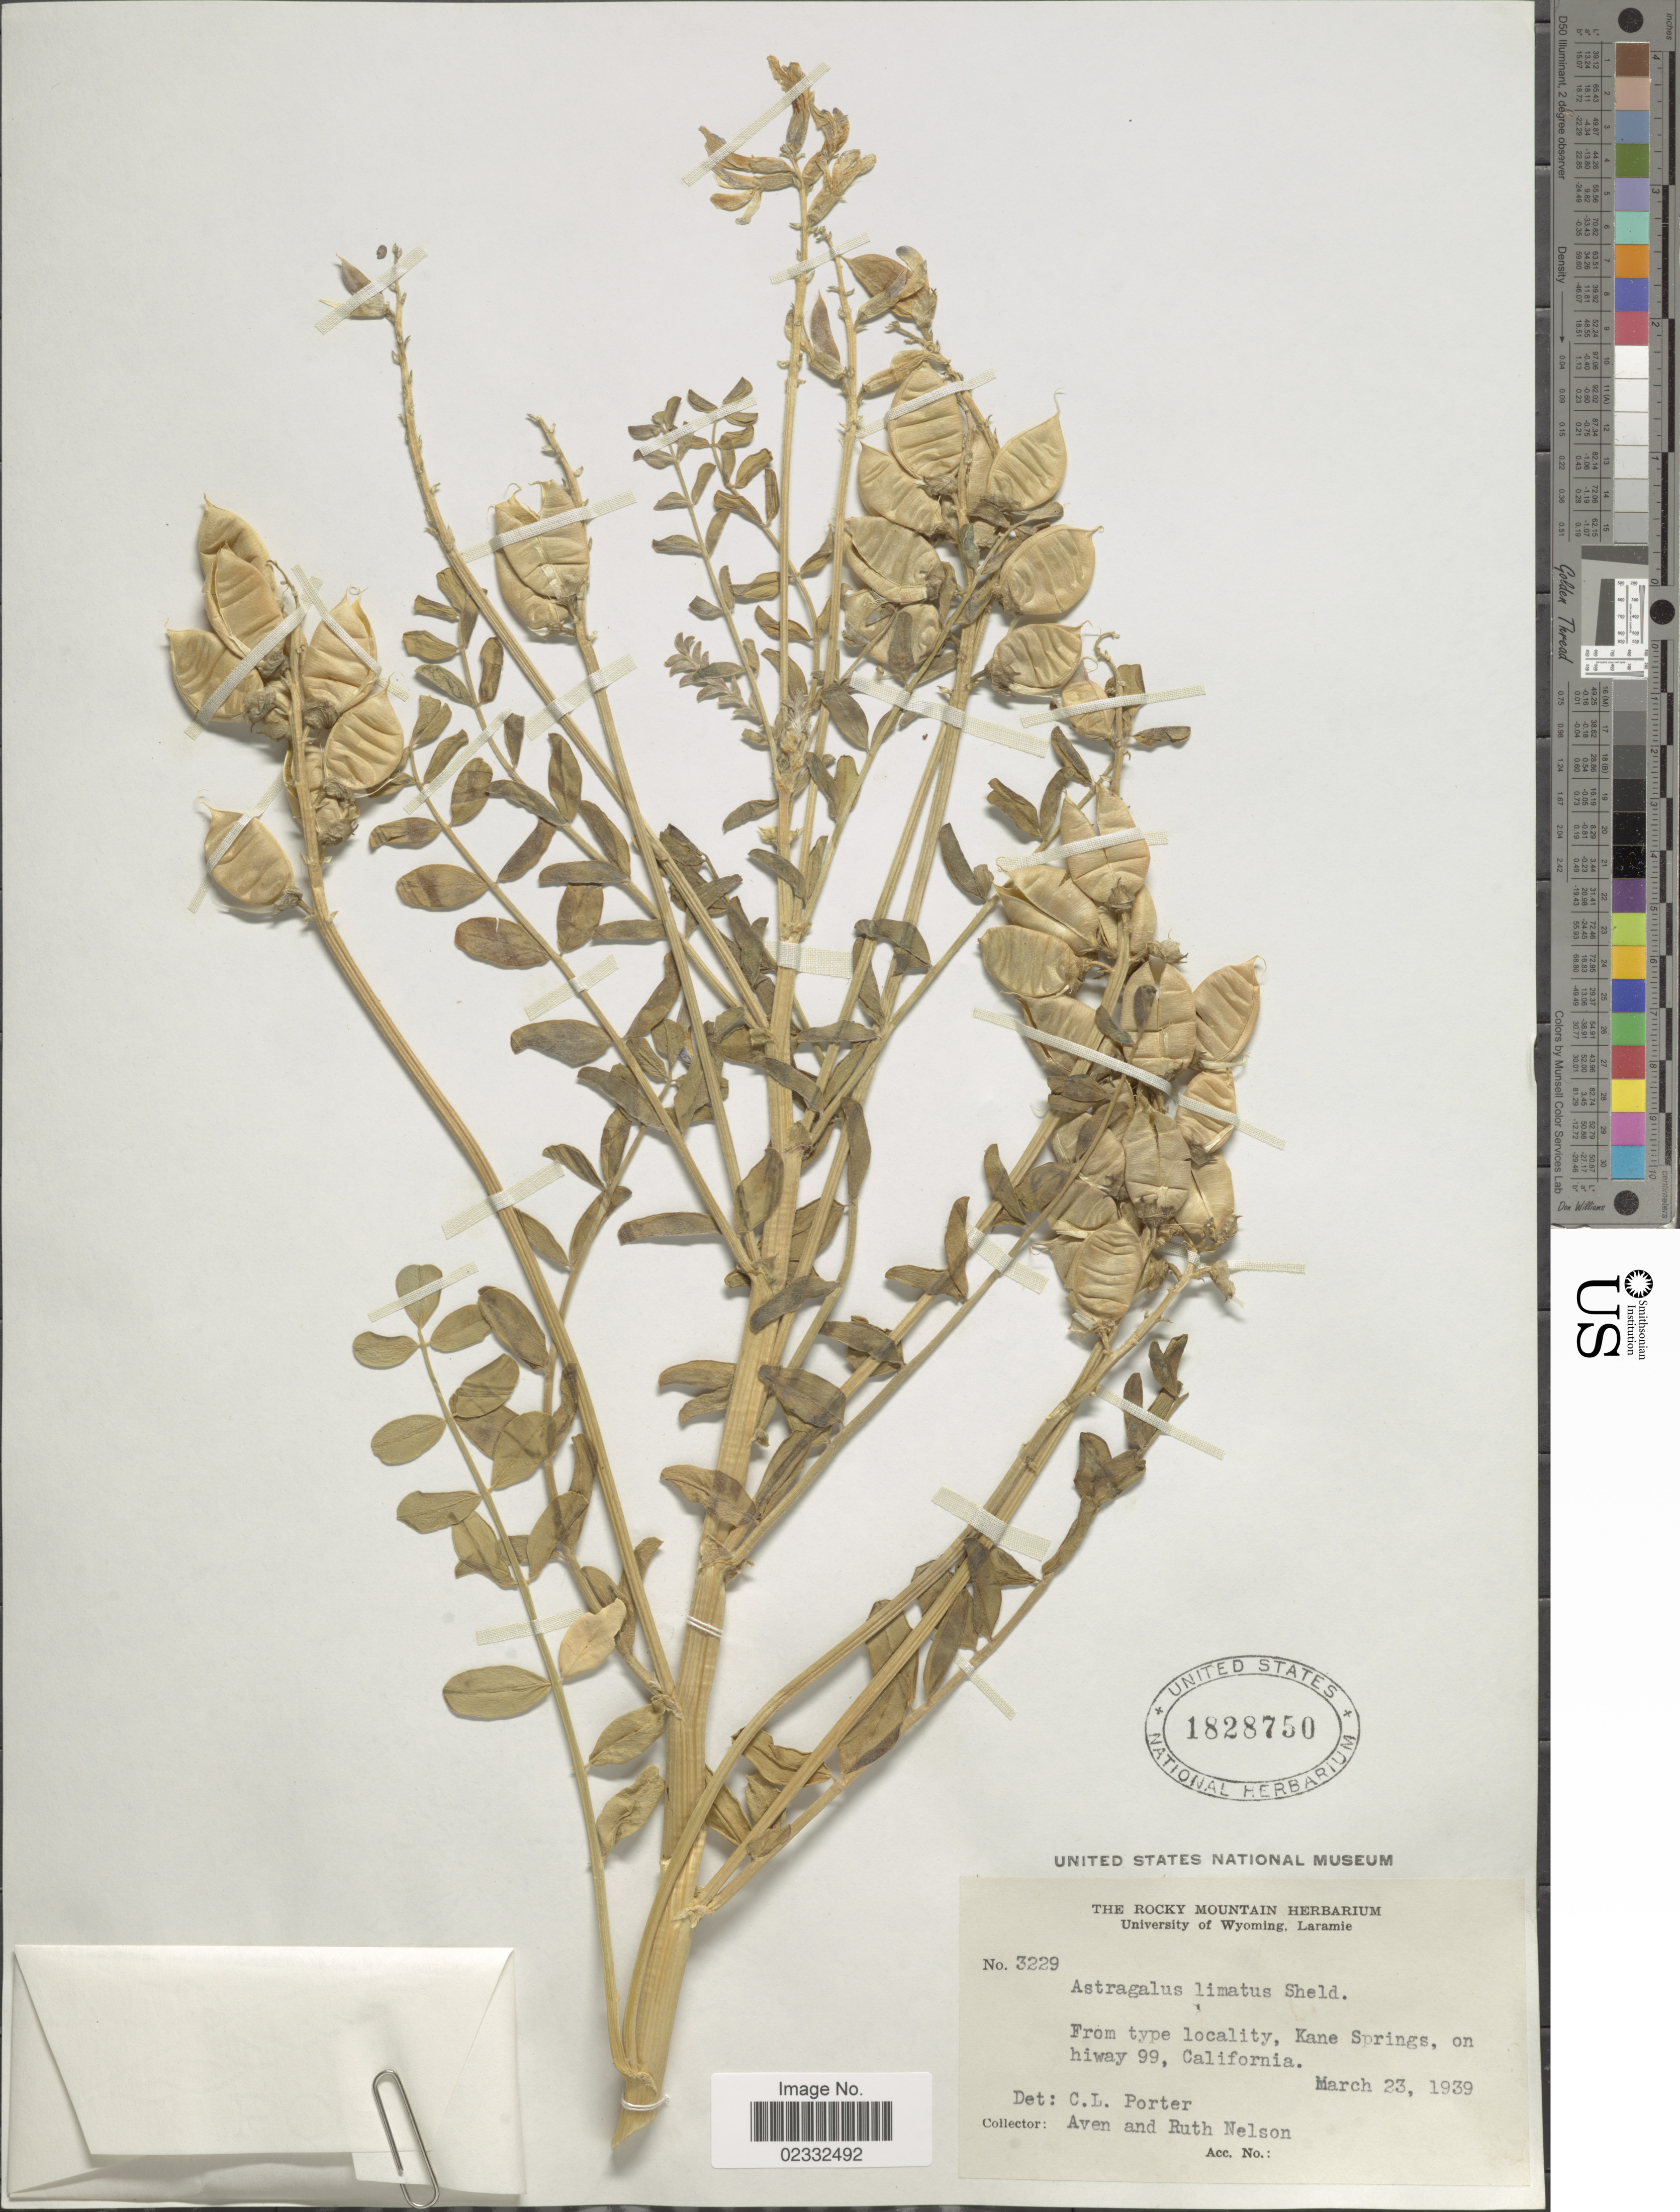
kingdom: Plantae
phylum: Tracheophyta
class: Magnoliopsida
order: Fabales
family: Fabaceae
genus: Astragalus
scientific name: Astragalus limatus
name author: E. Sheld.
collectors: A. Nelson & R. A. Nelson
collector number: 3229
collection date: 1939-03-23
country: United States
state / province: California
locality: Kane Springs, on hiway 99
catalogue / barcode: US 1828750